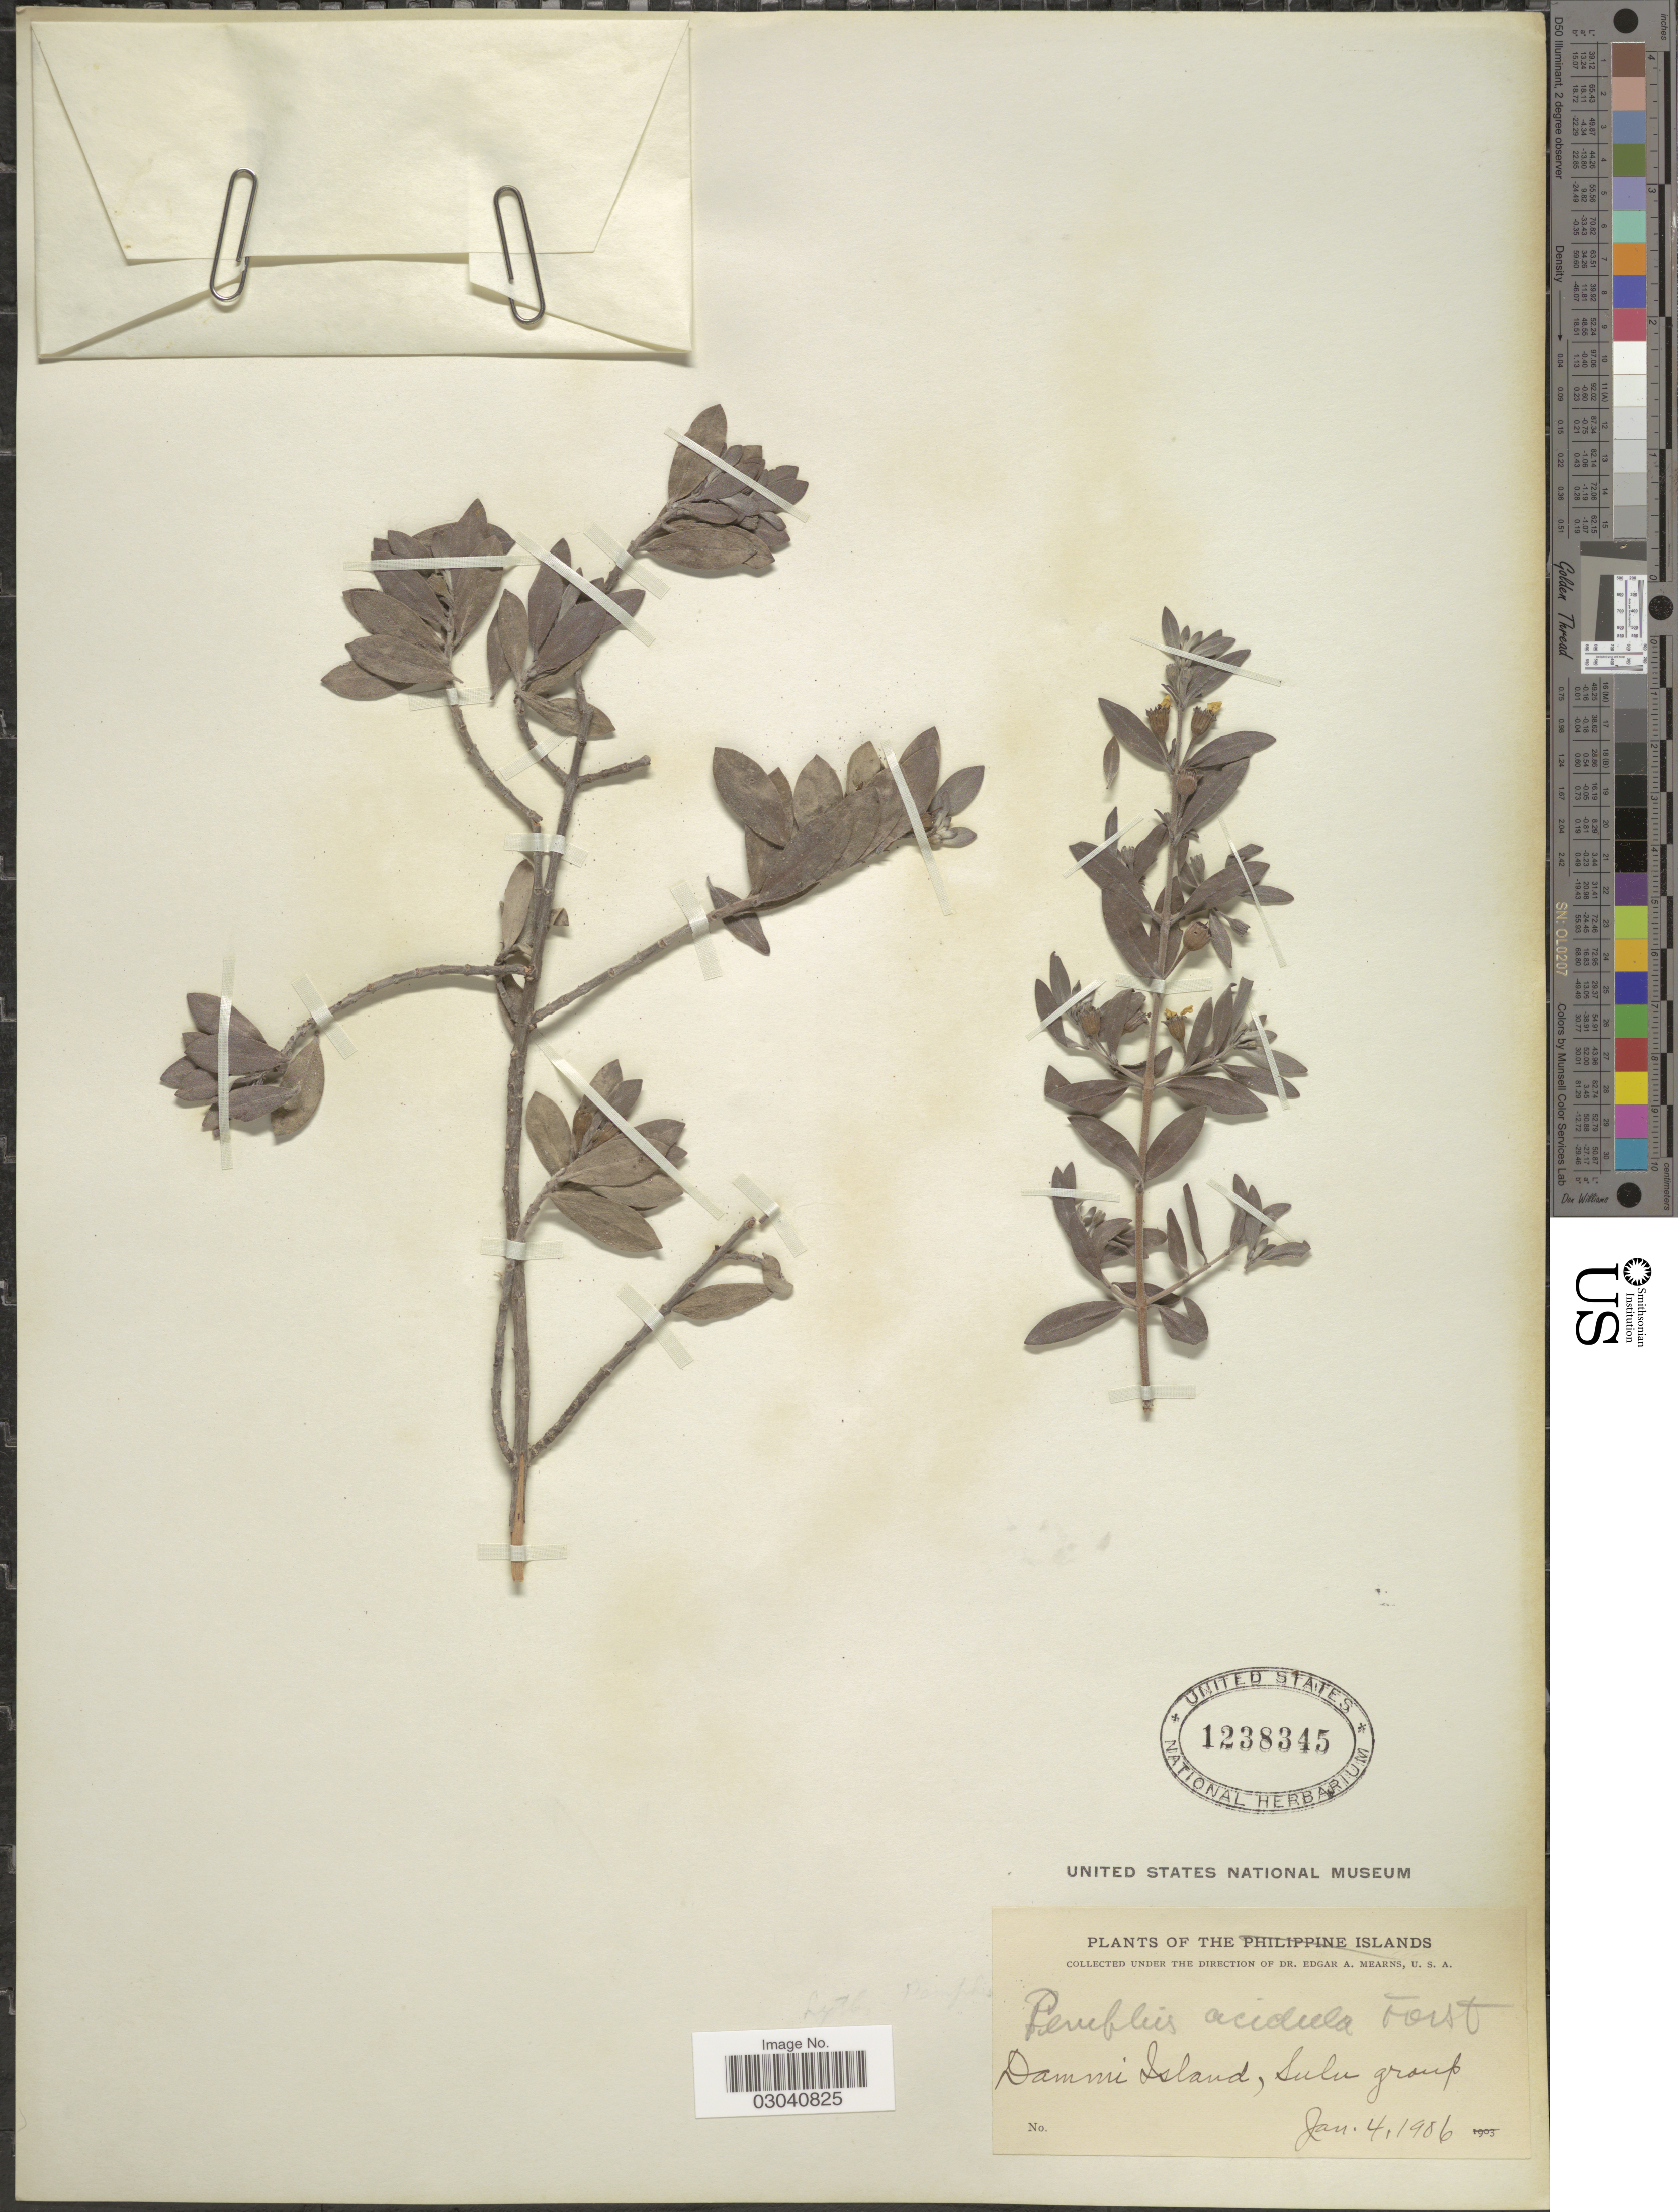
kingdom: Plantae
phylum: Tracheophyta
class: Magnoliopsida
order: Myrtales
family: Lythraceae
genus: Pemphis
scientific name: Pemphis acidula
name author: J.R. Forst. & G. Forst.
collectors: E. A. Mearns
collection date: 1986-01-04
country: Philippines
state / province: Muslim Mindanao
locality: Dammi Island, Sulu Group.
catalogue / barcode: US 1238345